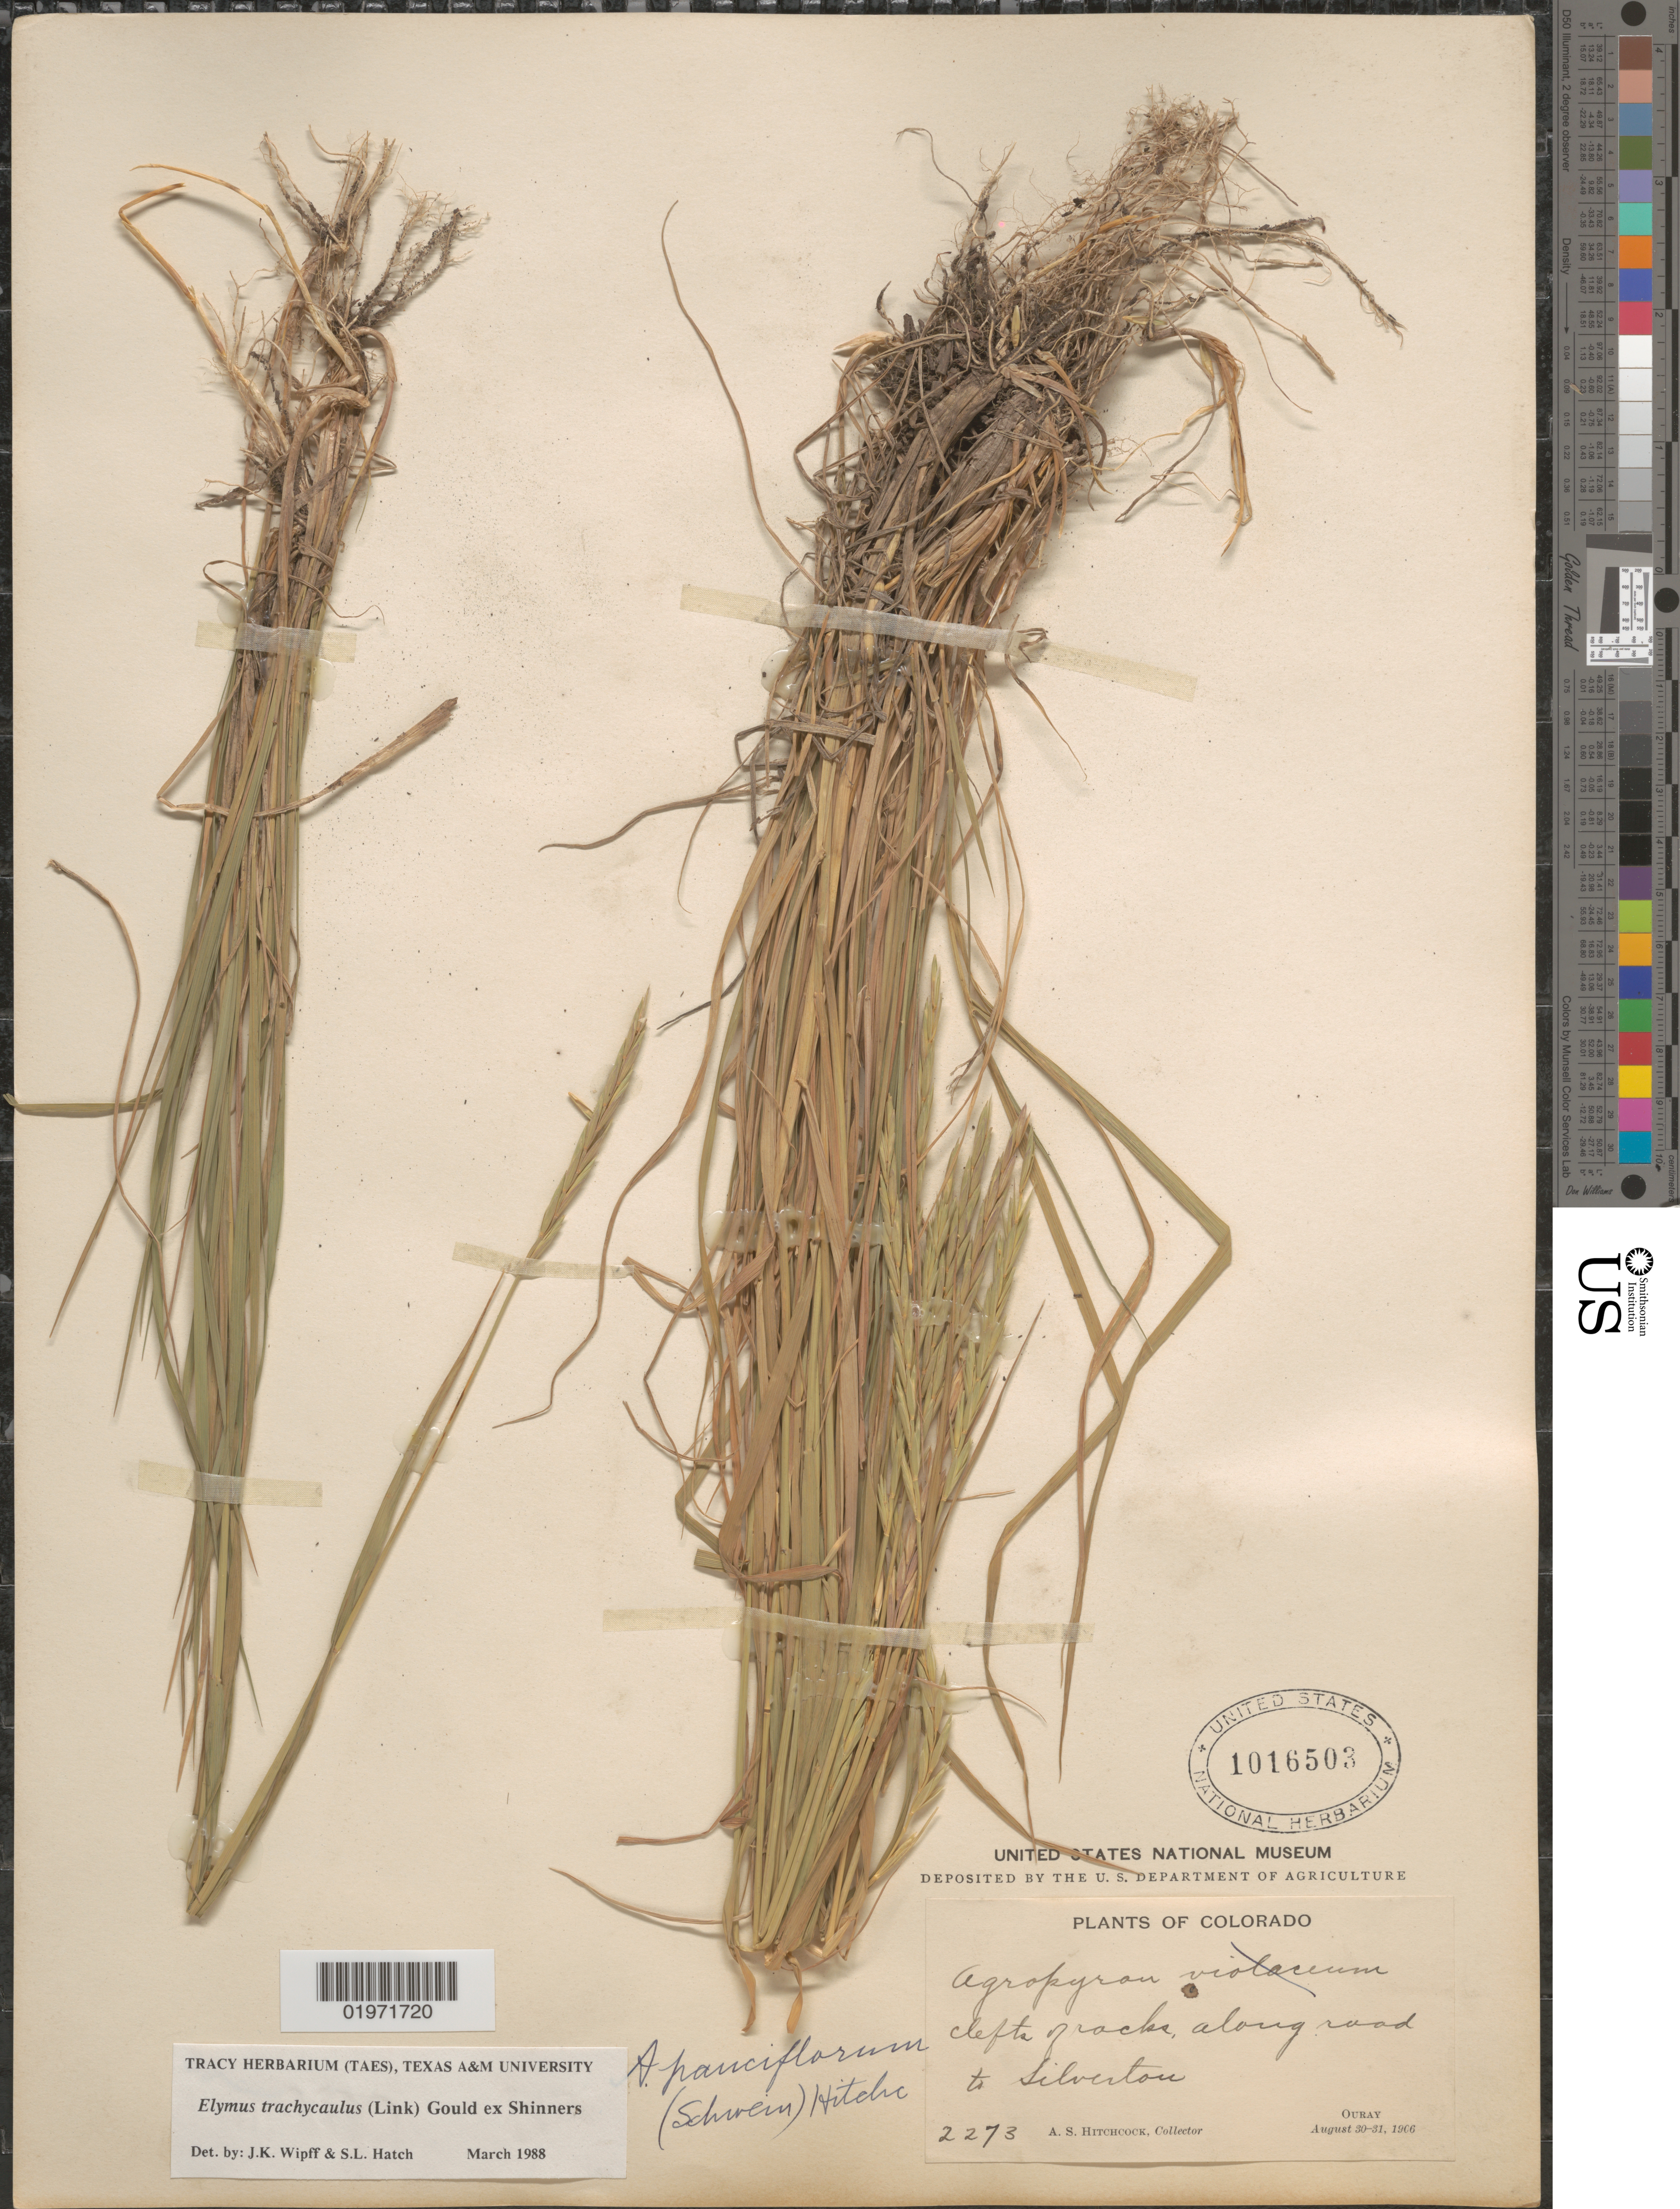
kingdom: Plantae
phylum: Tracheophyta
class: Liliopsida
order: Poales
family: Poaceae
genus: Elymus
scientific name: Elymus trachycaulus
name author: (Link) Gould ex Shinners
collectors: A. S. Hitchcock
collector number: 2273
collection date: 1906-08-30/1906-08-31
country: United States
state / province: Colorado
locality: Along road to Silverton. Ouray.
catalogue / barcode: US 1016503